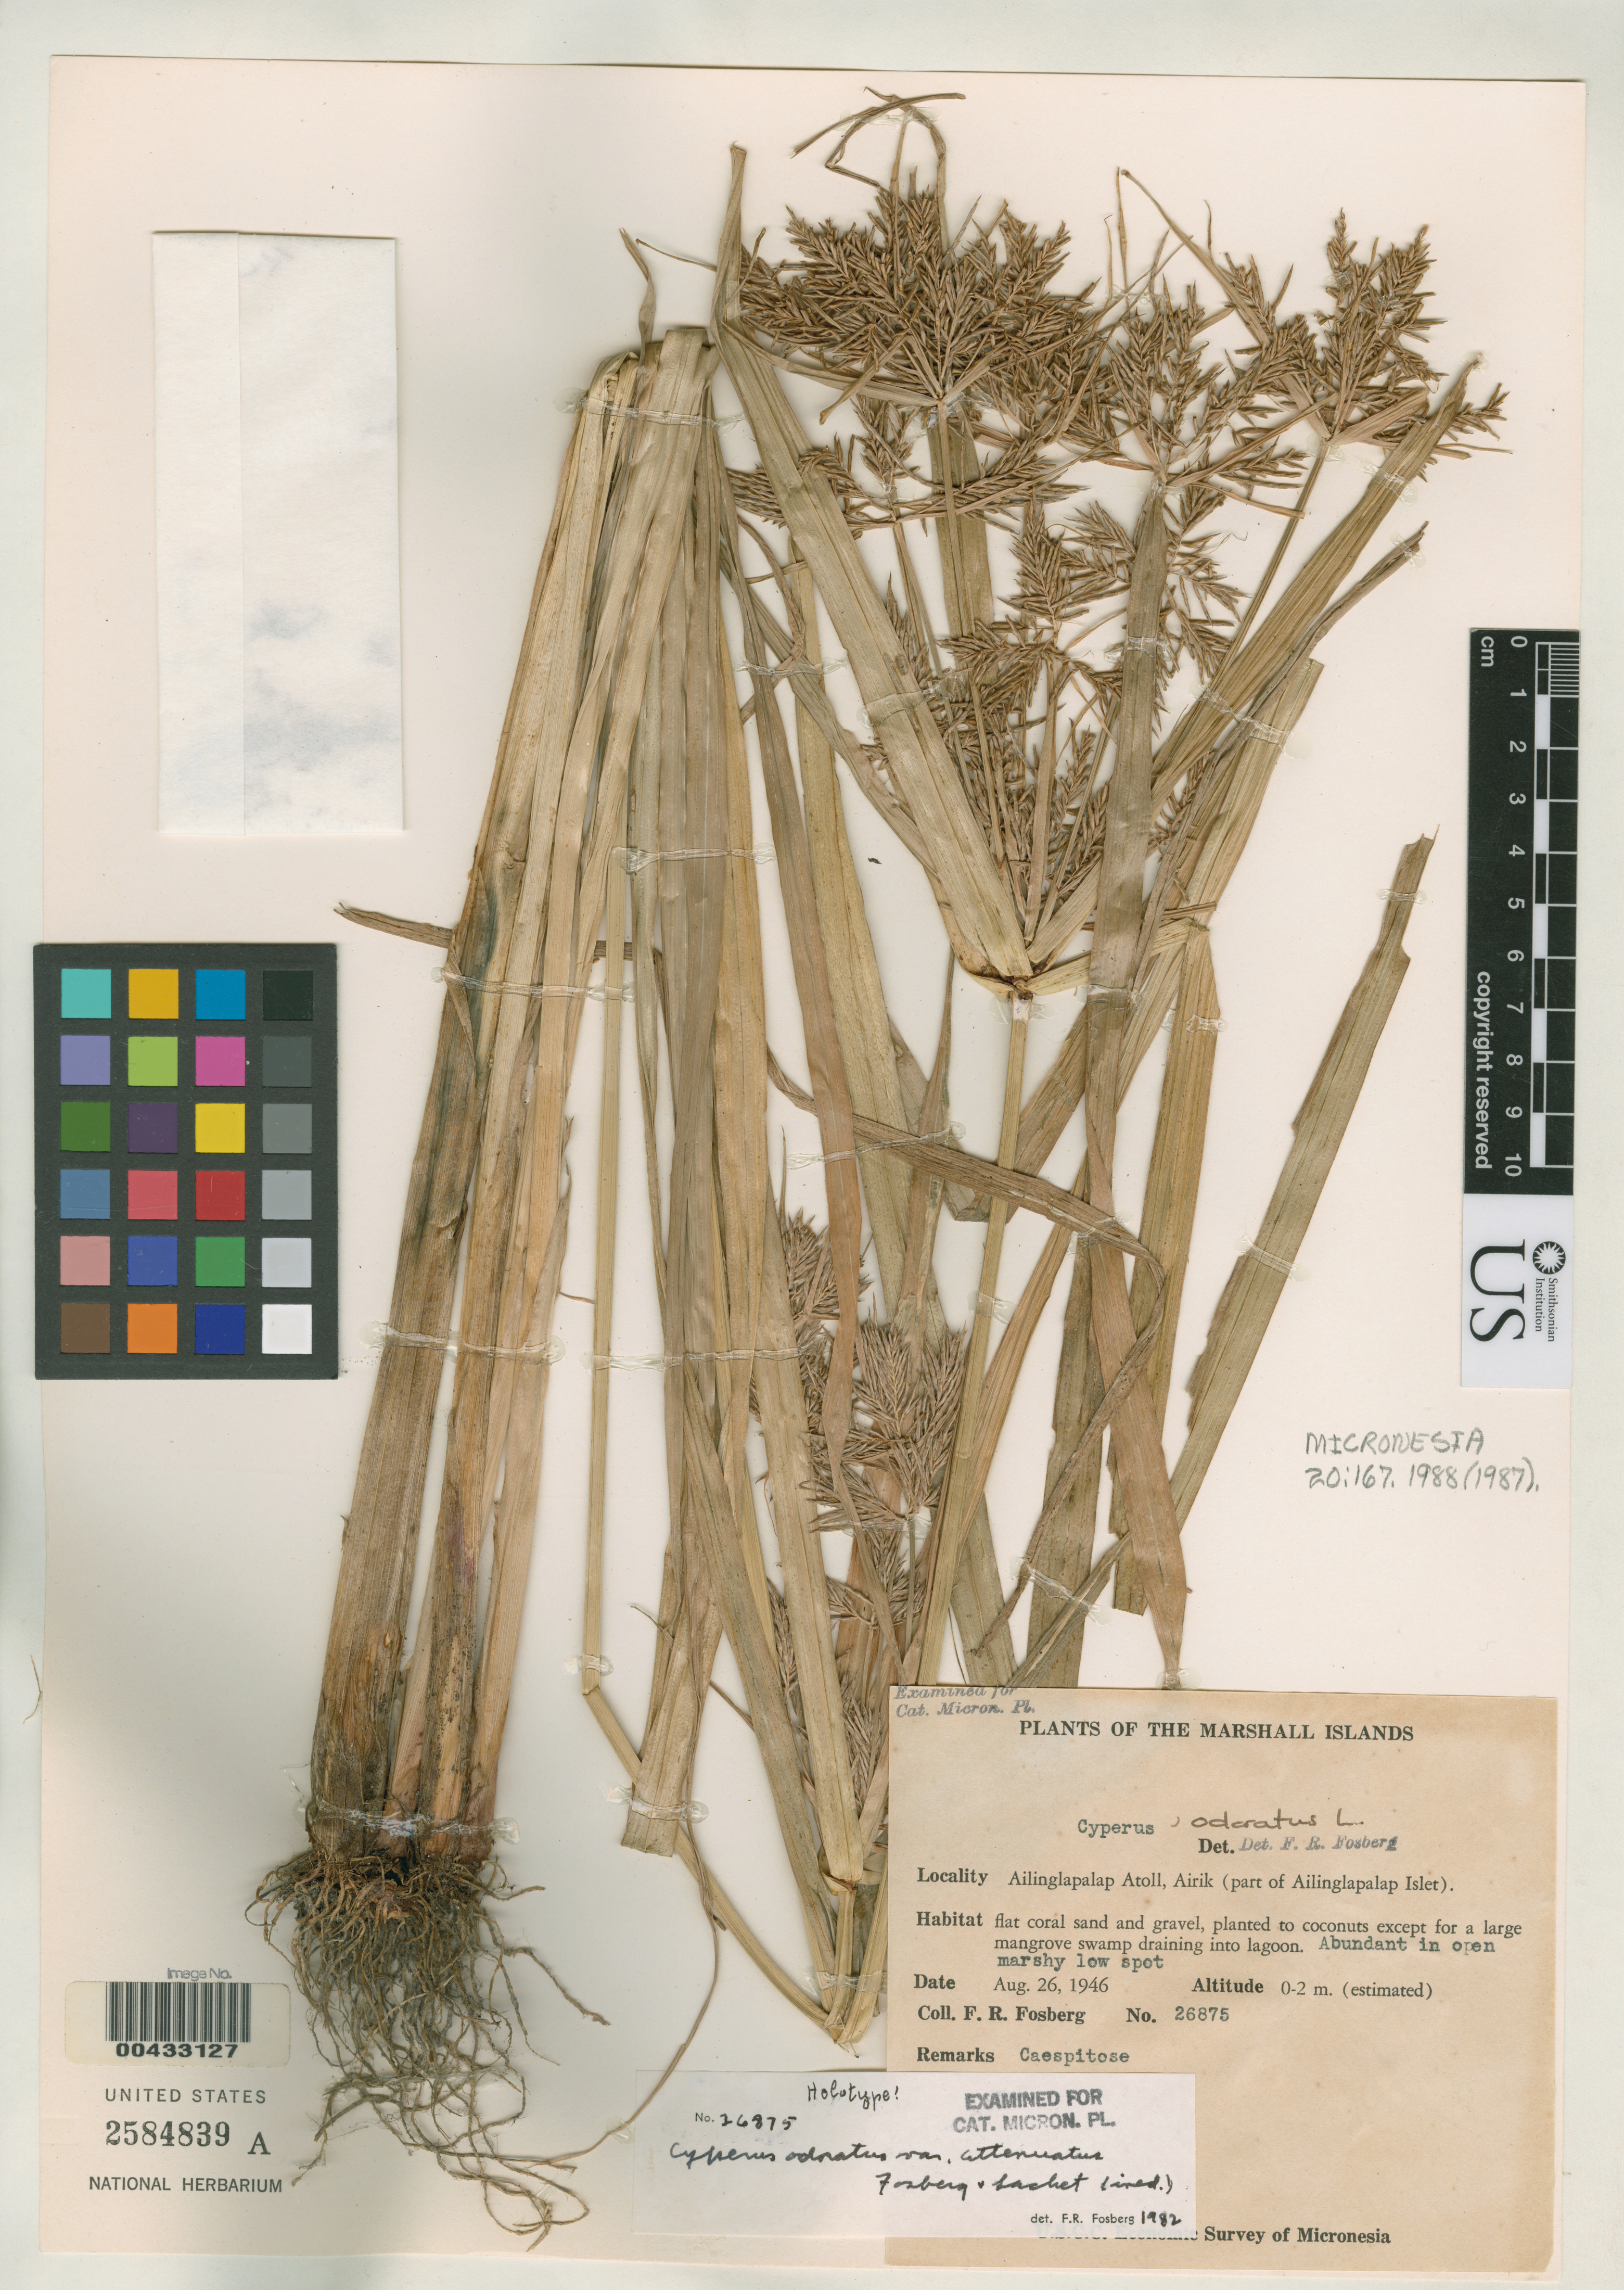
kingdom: Plantae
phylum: Tracheophyta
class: Liliopsida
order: Poales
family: Cyperaceae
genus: Cyperus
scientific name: Cyperus odoratus var. attentuatus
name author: Fosberg & Sachet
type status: Holotype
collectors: F. R. Fosberg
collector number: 26875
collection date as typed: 26 Aug 1946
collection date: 1946-08-26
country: Marshall Islands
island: Ailinglaplap [Ailinglapalap] Atoll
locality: Airik, part of Islet.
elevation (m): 0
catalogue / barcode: US 2584839A